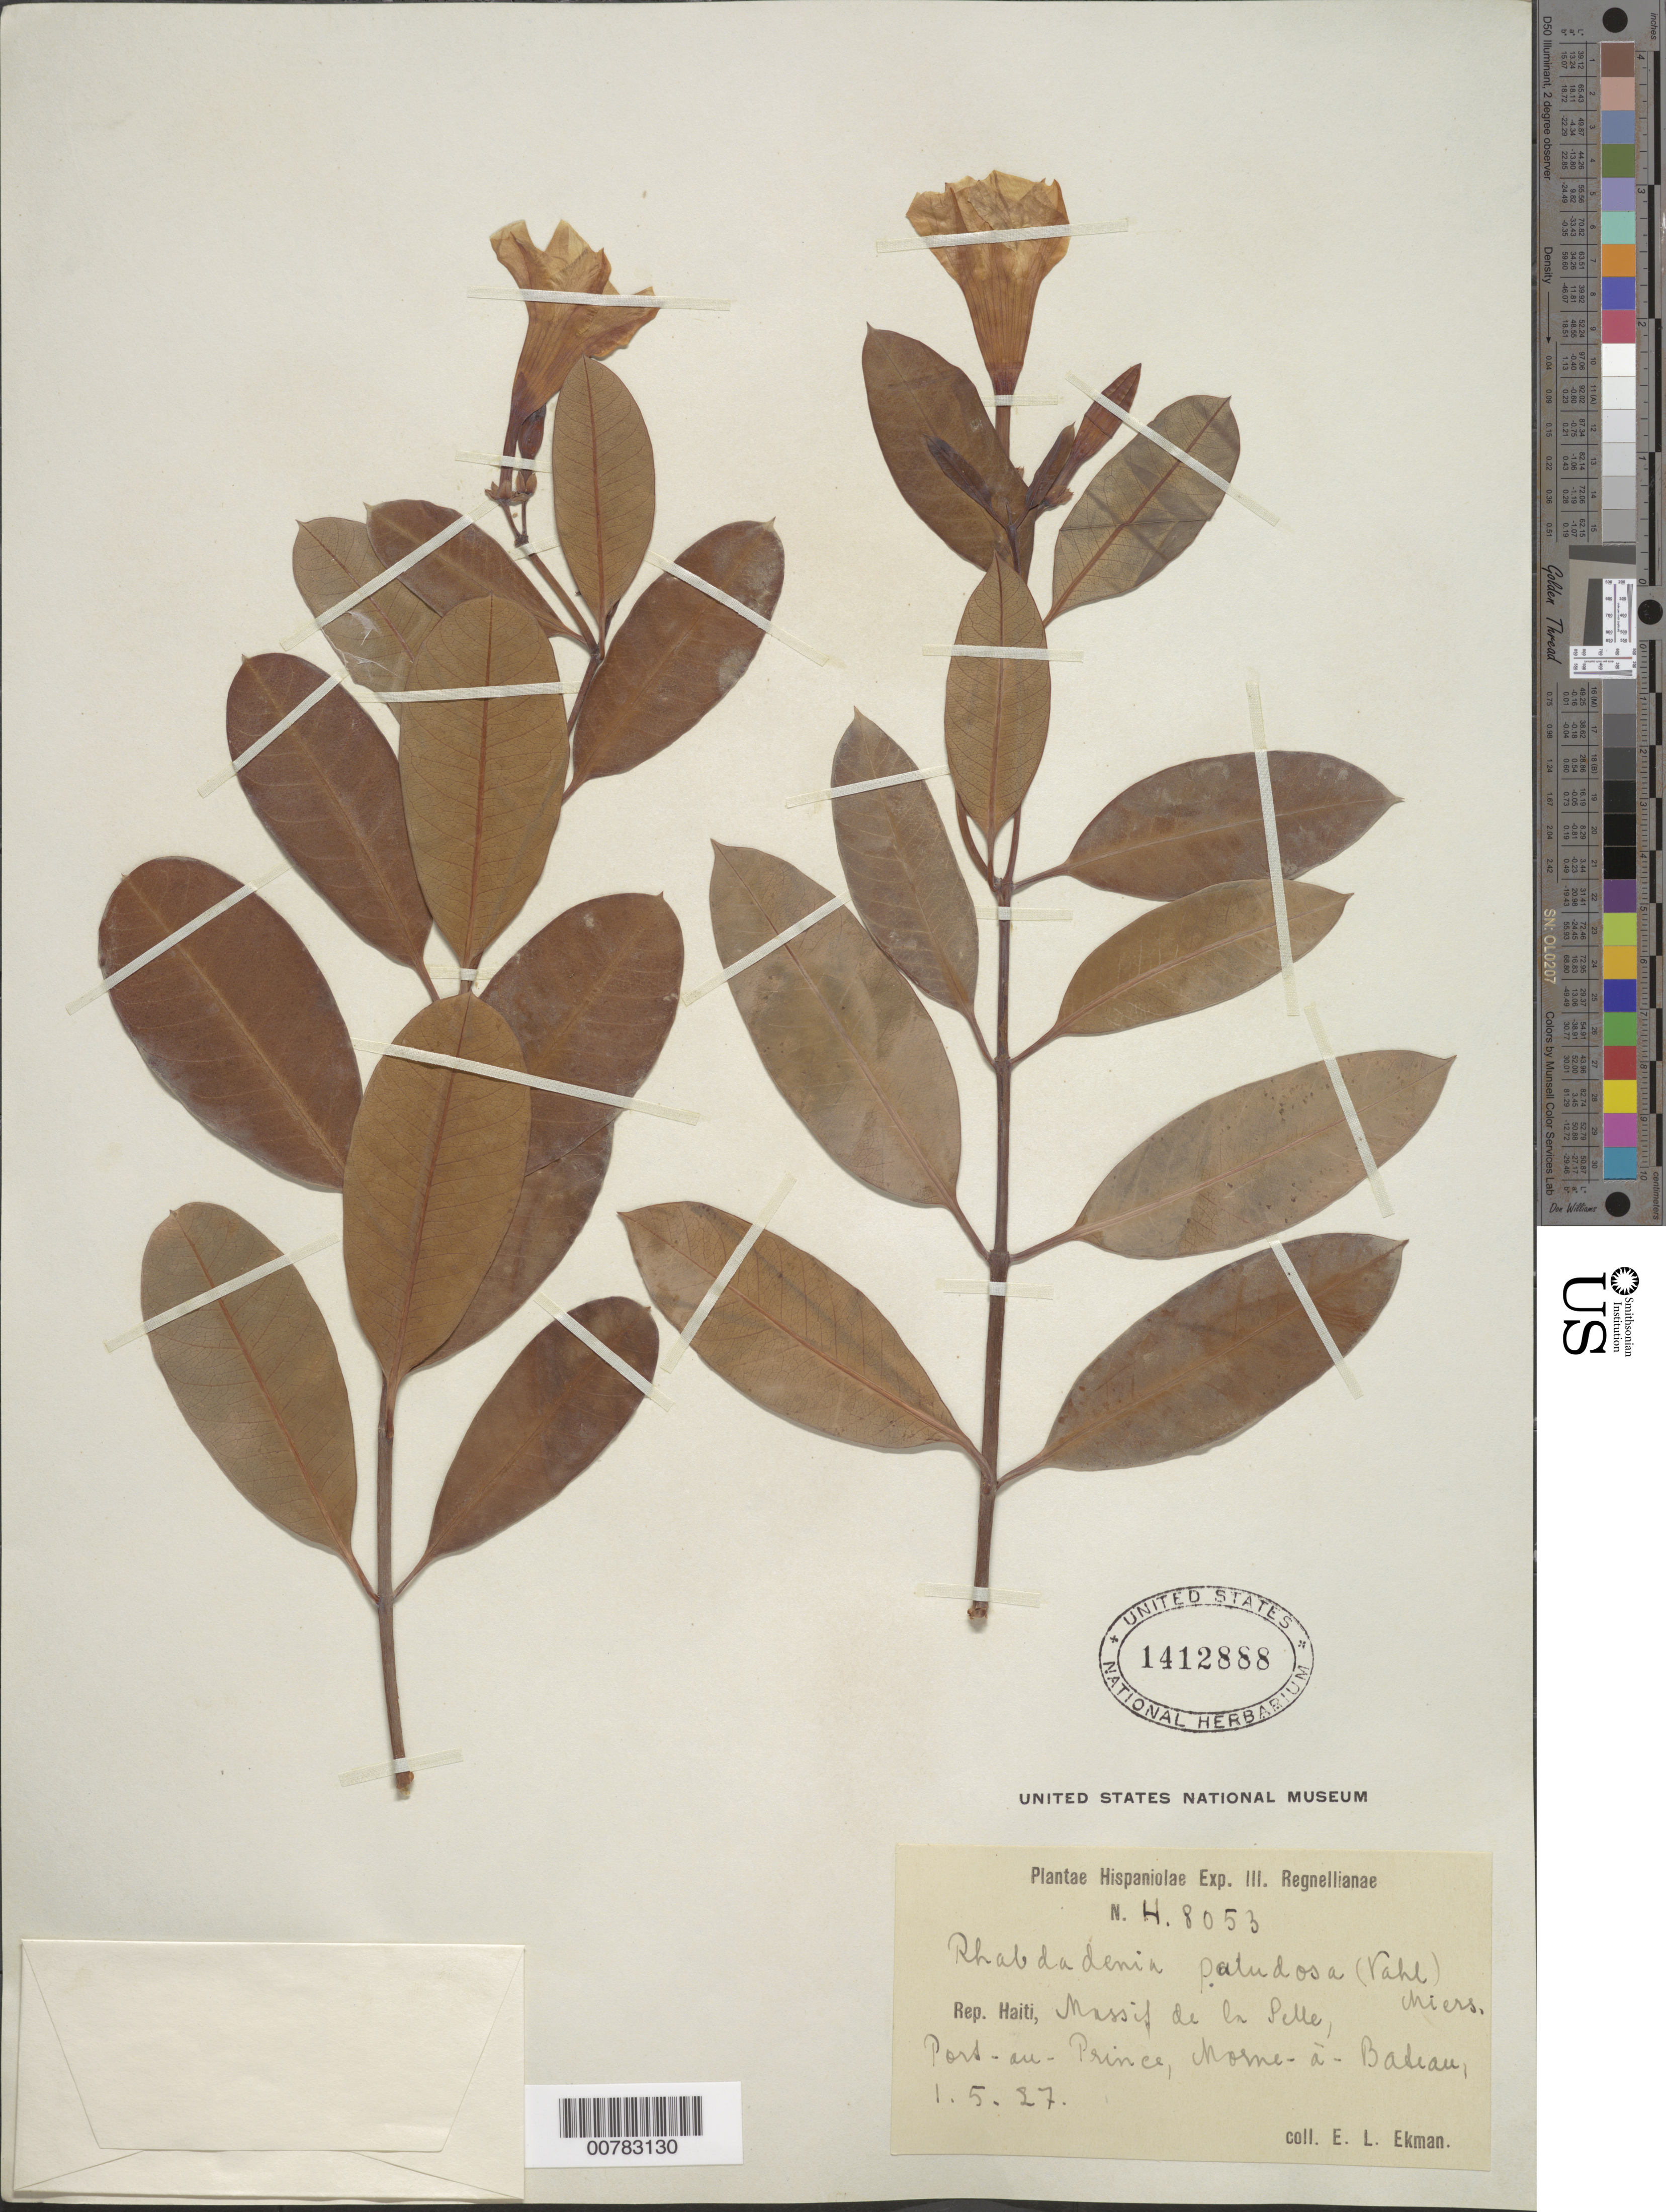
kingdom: Plantae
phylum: Tracheophyta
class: Magnoliopsida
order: Gentianales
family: Apocynaceae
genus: Rhabdadenia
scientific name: Rhabdadenia biflora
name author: (Jacq.) Müll. Arg.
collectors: E. L. Ekman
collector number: H 8053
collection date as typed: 01 May 1927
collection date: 1927-05-01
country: Haiti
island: Hispaniola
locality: Port au Prince, Massif de la Selle, Morne-à-Badeau.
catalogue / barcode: US 1412888